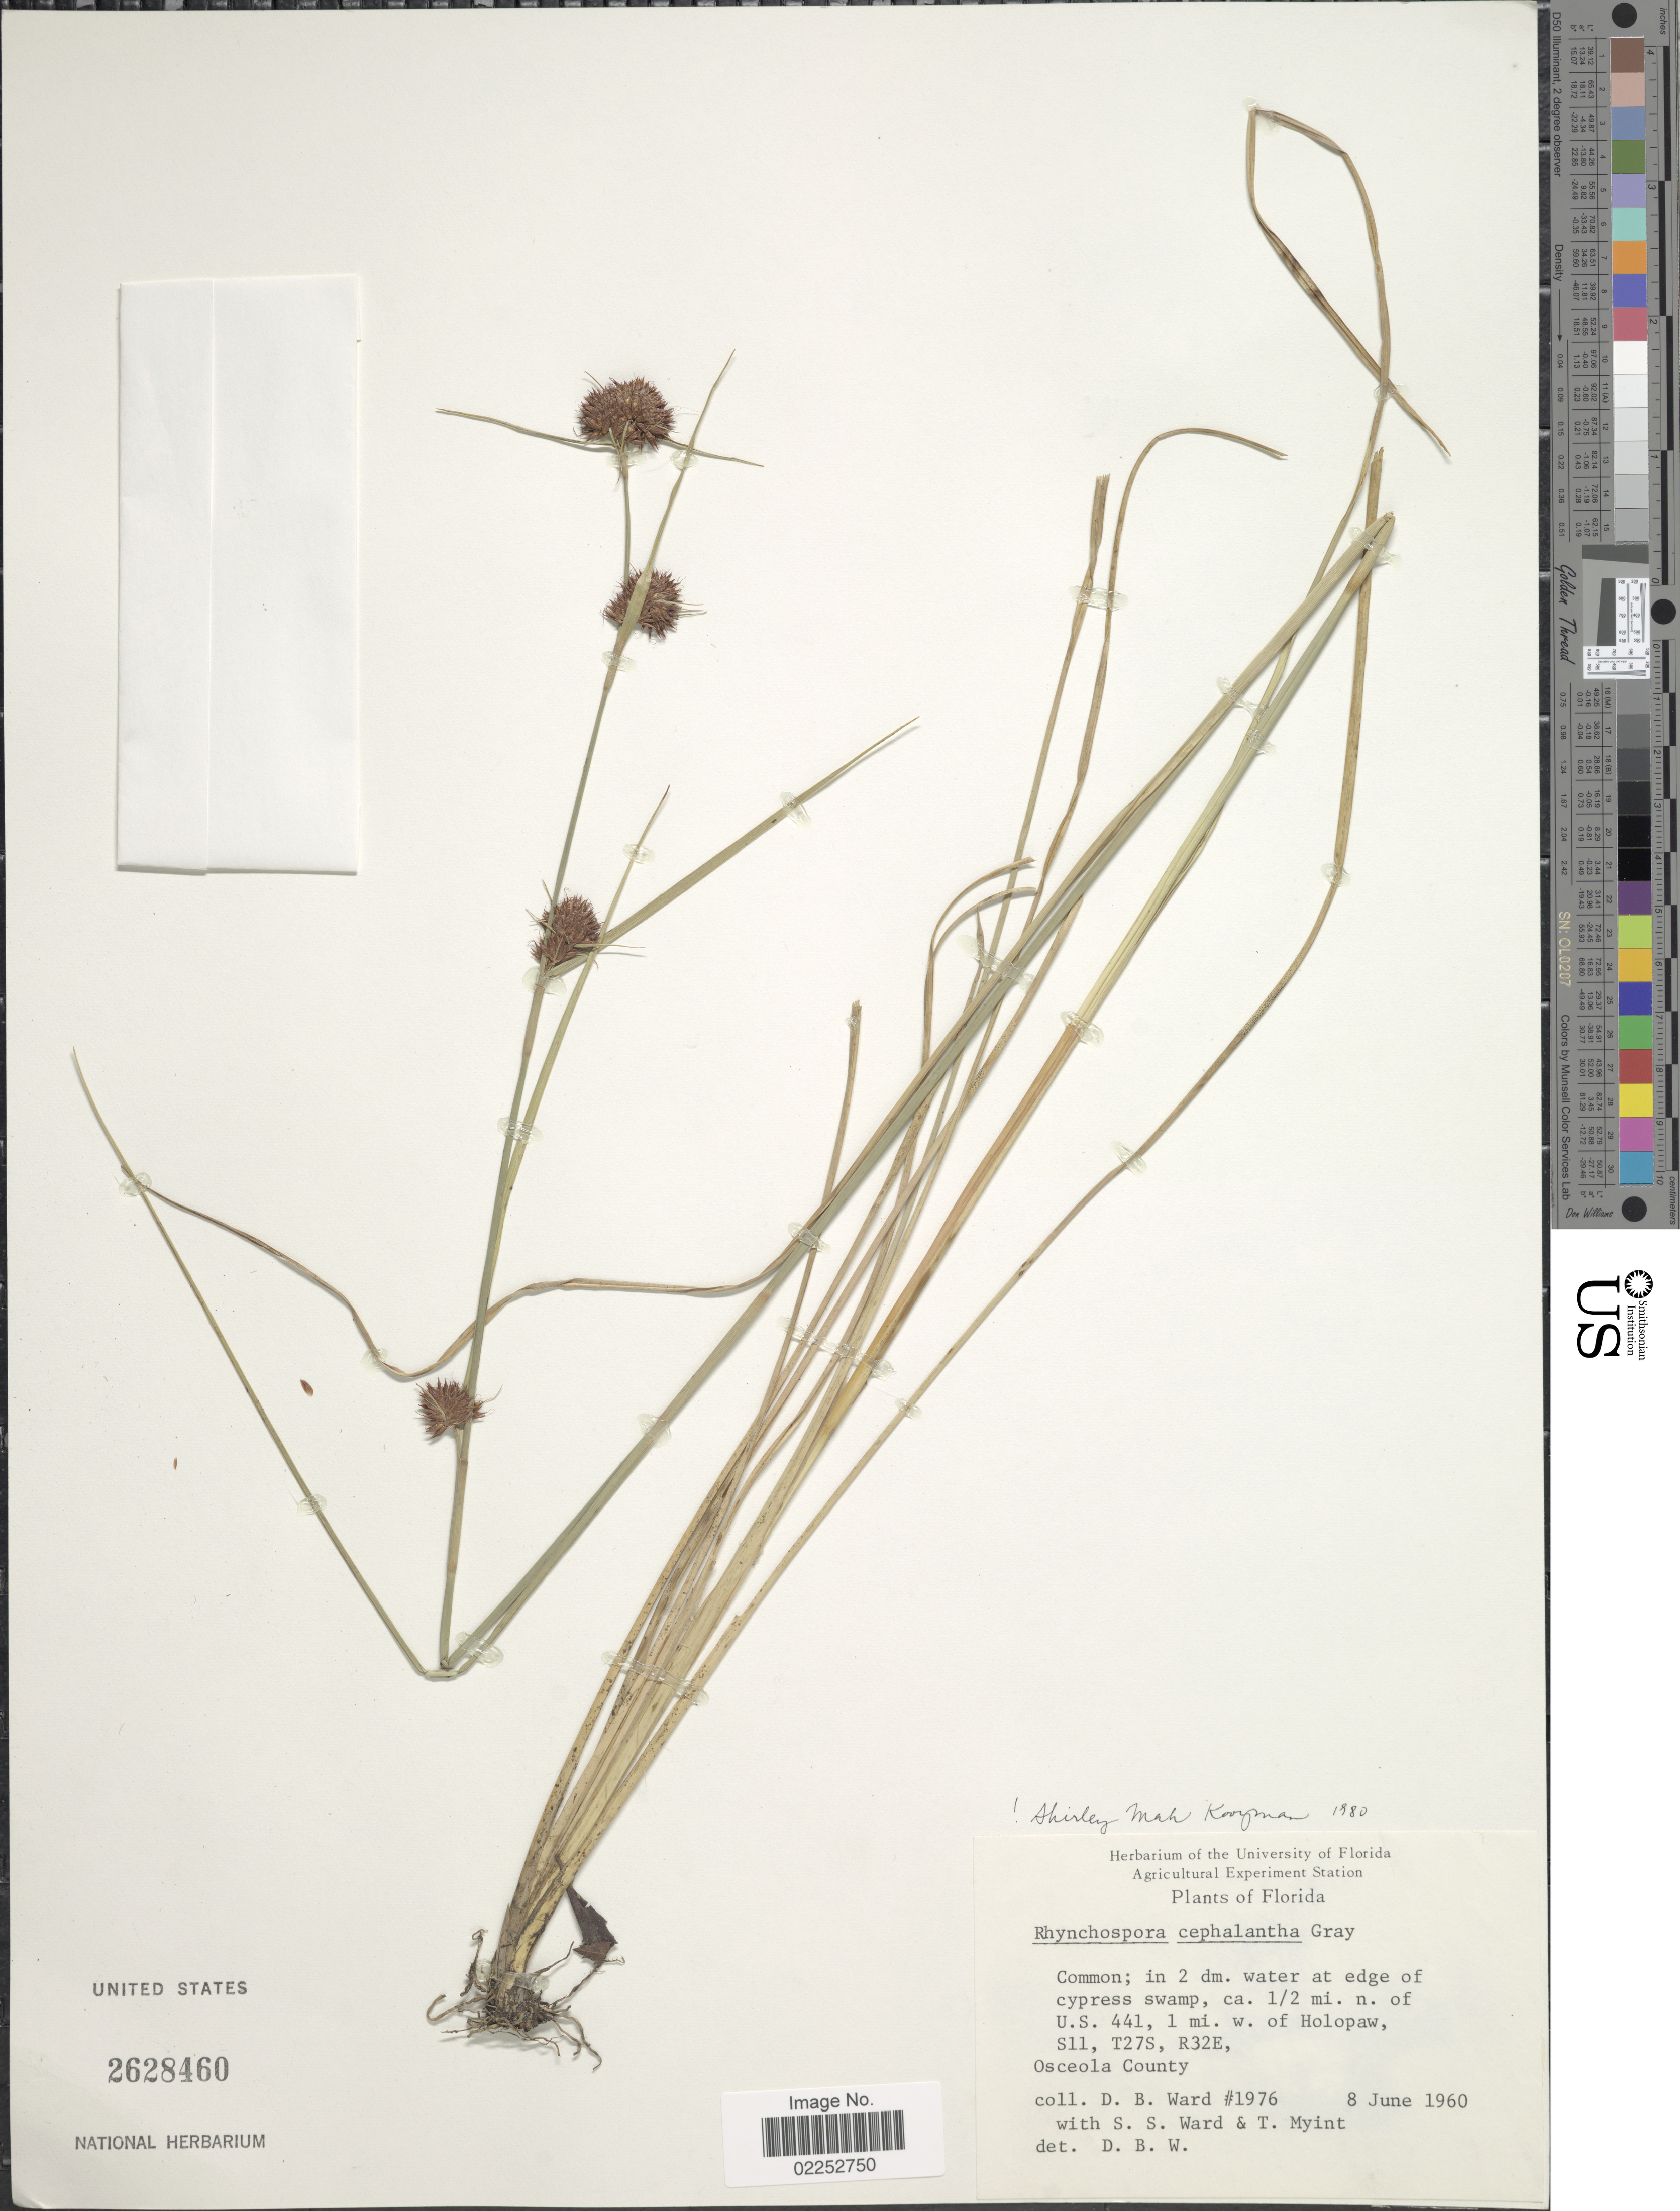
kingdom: Plantae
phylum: Tracheophyta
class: Liliopsida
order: Poales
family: Cyperaceae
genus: Rhynchospora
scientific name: Rhynchospora cephalantha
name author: A. Gray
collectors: D. B. Ward, S. S. Ward & T. Myint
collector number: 1976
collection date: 1960-06-08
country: United States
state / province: Florida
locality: Ca. 1/2 mi. n. of U.S. 441, 1 mi. w. of Holopaw, S11, T27S, R32E, Osceola County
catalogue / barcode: US 2628460